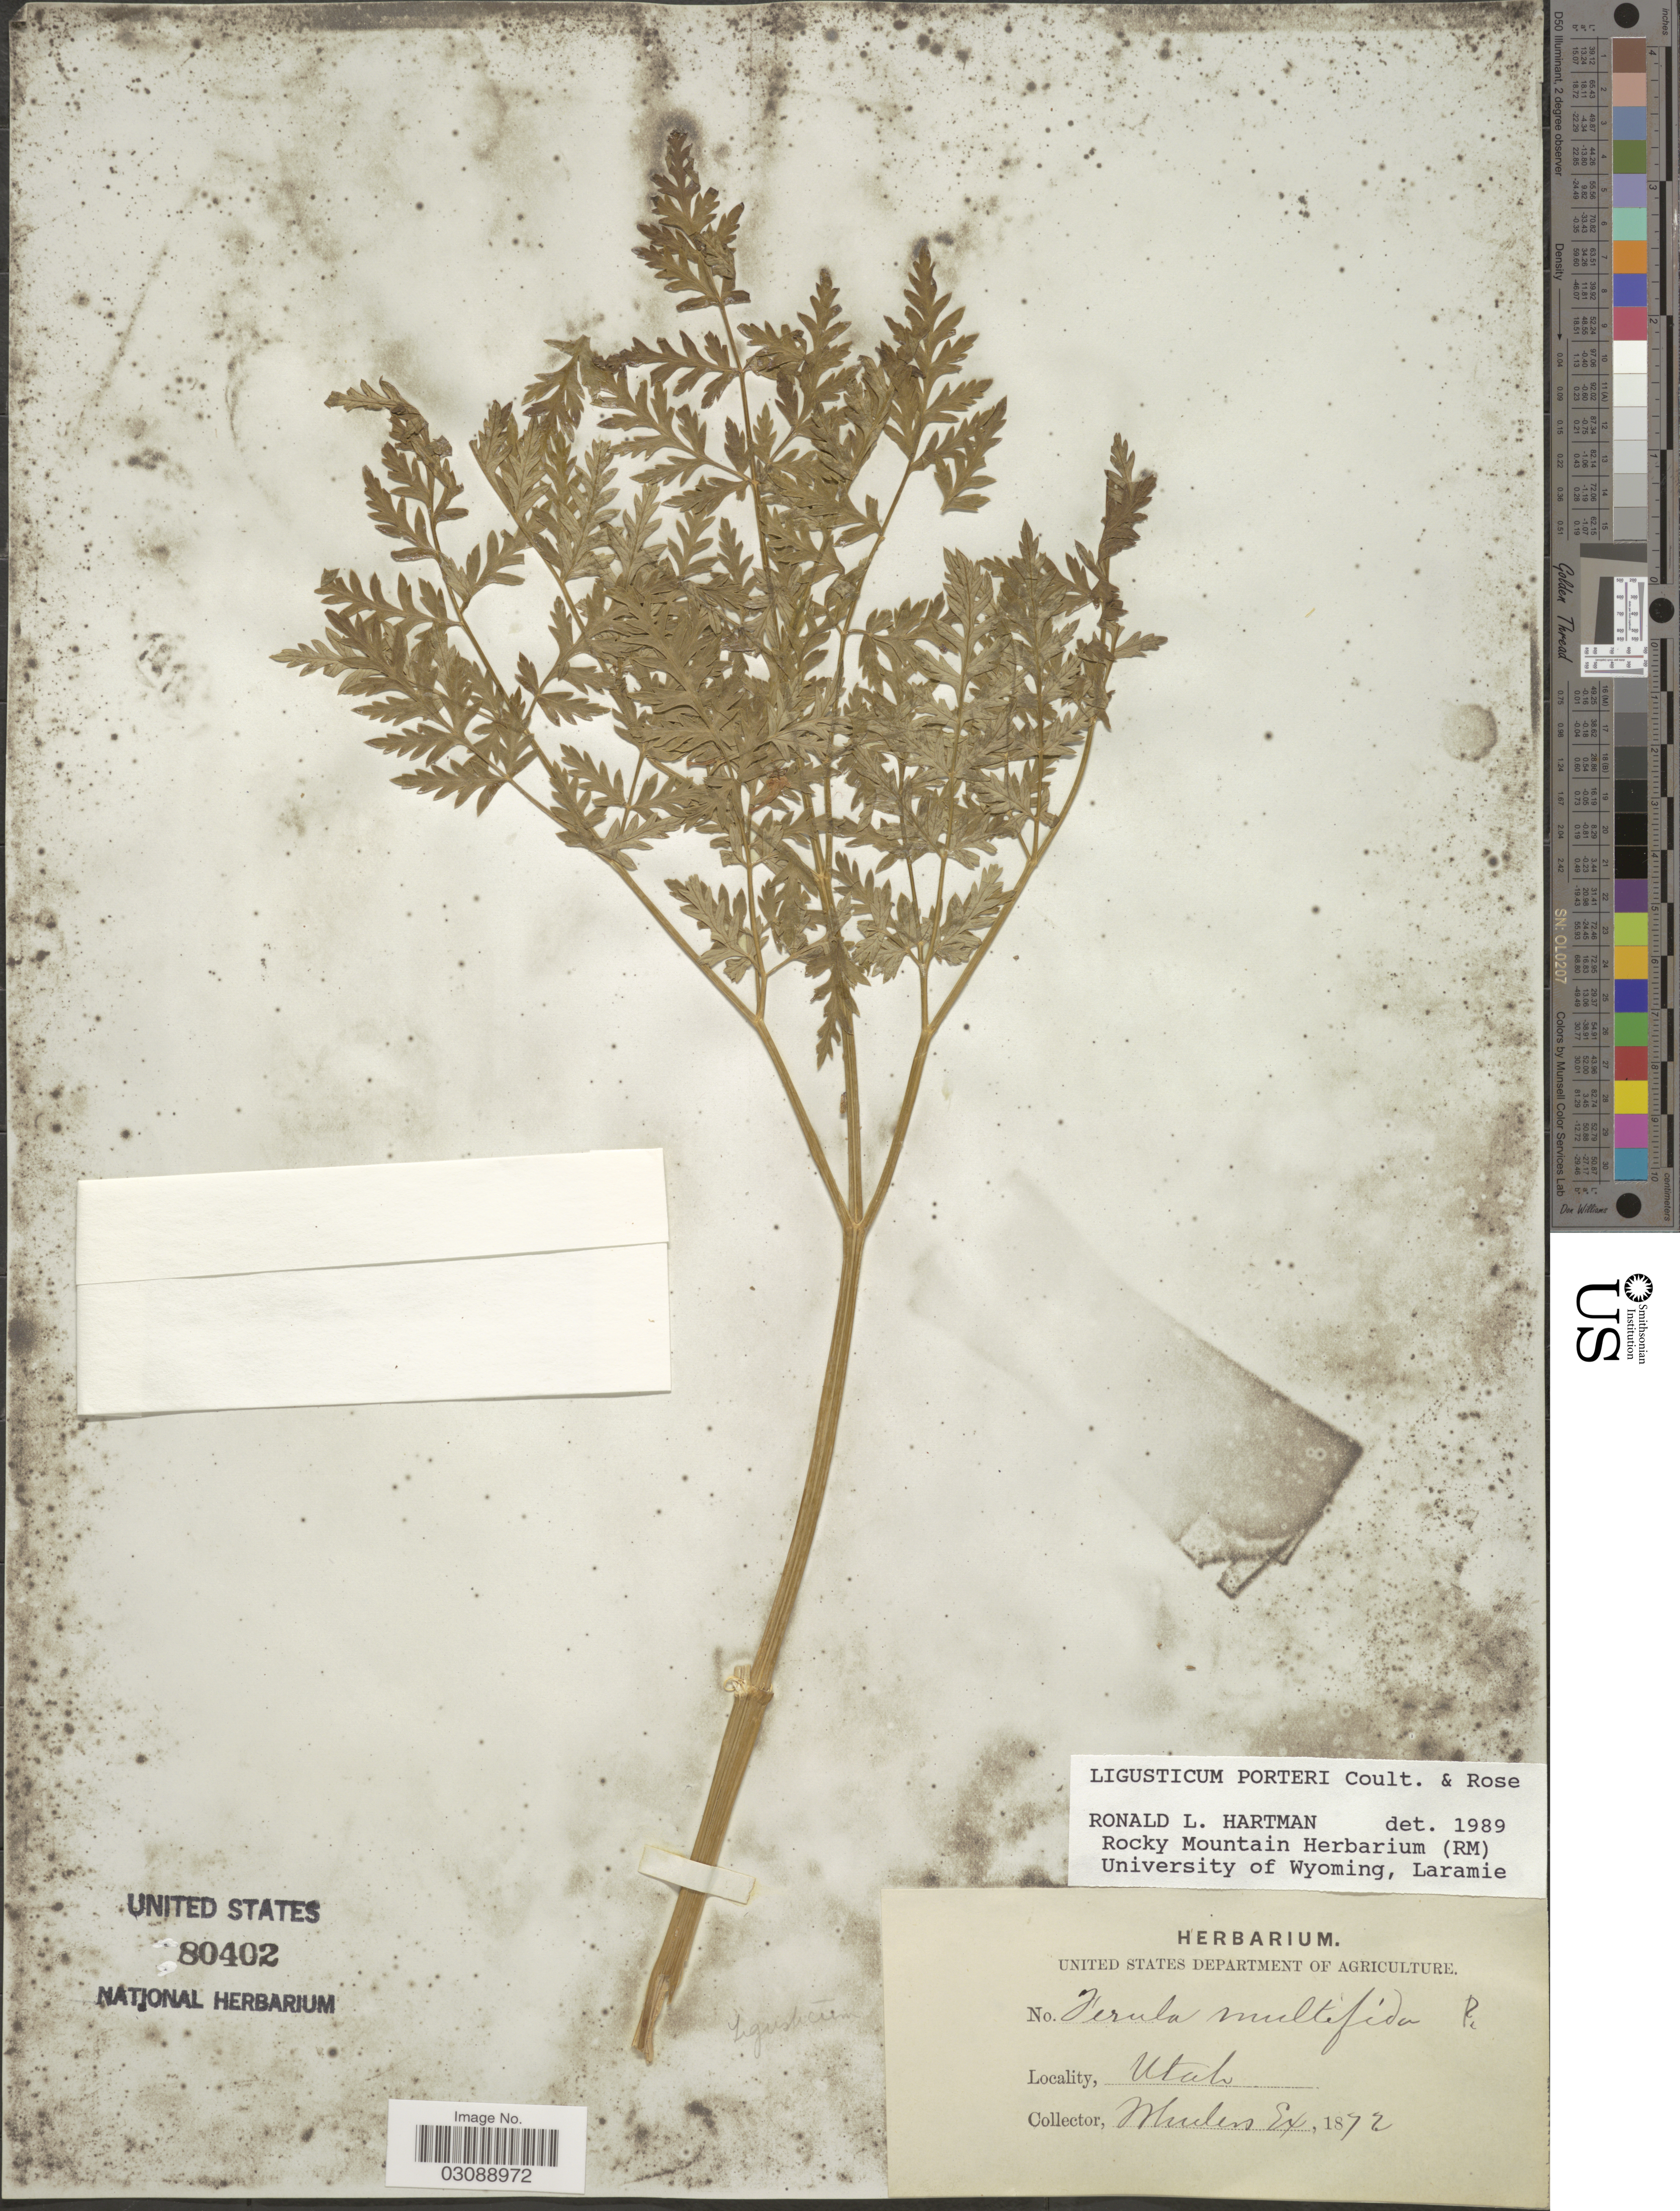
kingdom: Plantae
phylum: Tracheophyta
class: Magnoliopsida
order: Apiales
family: Apiaceae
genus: Ligusticum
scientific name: Ligusticum porteri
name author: J.M. Coult. & Rose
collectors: Muelers Exped.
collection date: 1872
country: United States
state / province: Utah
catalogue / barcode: US 80402